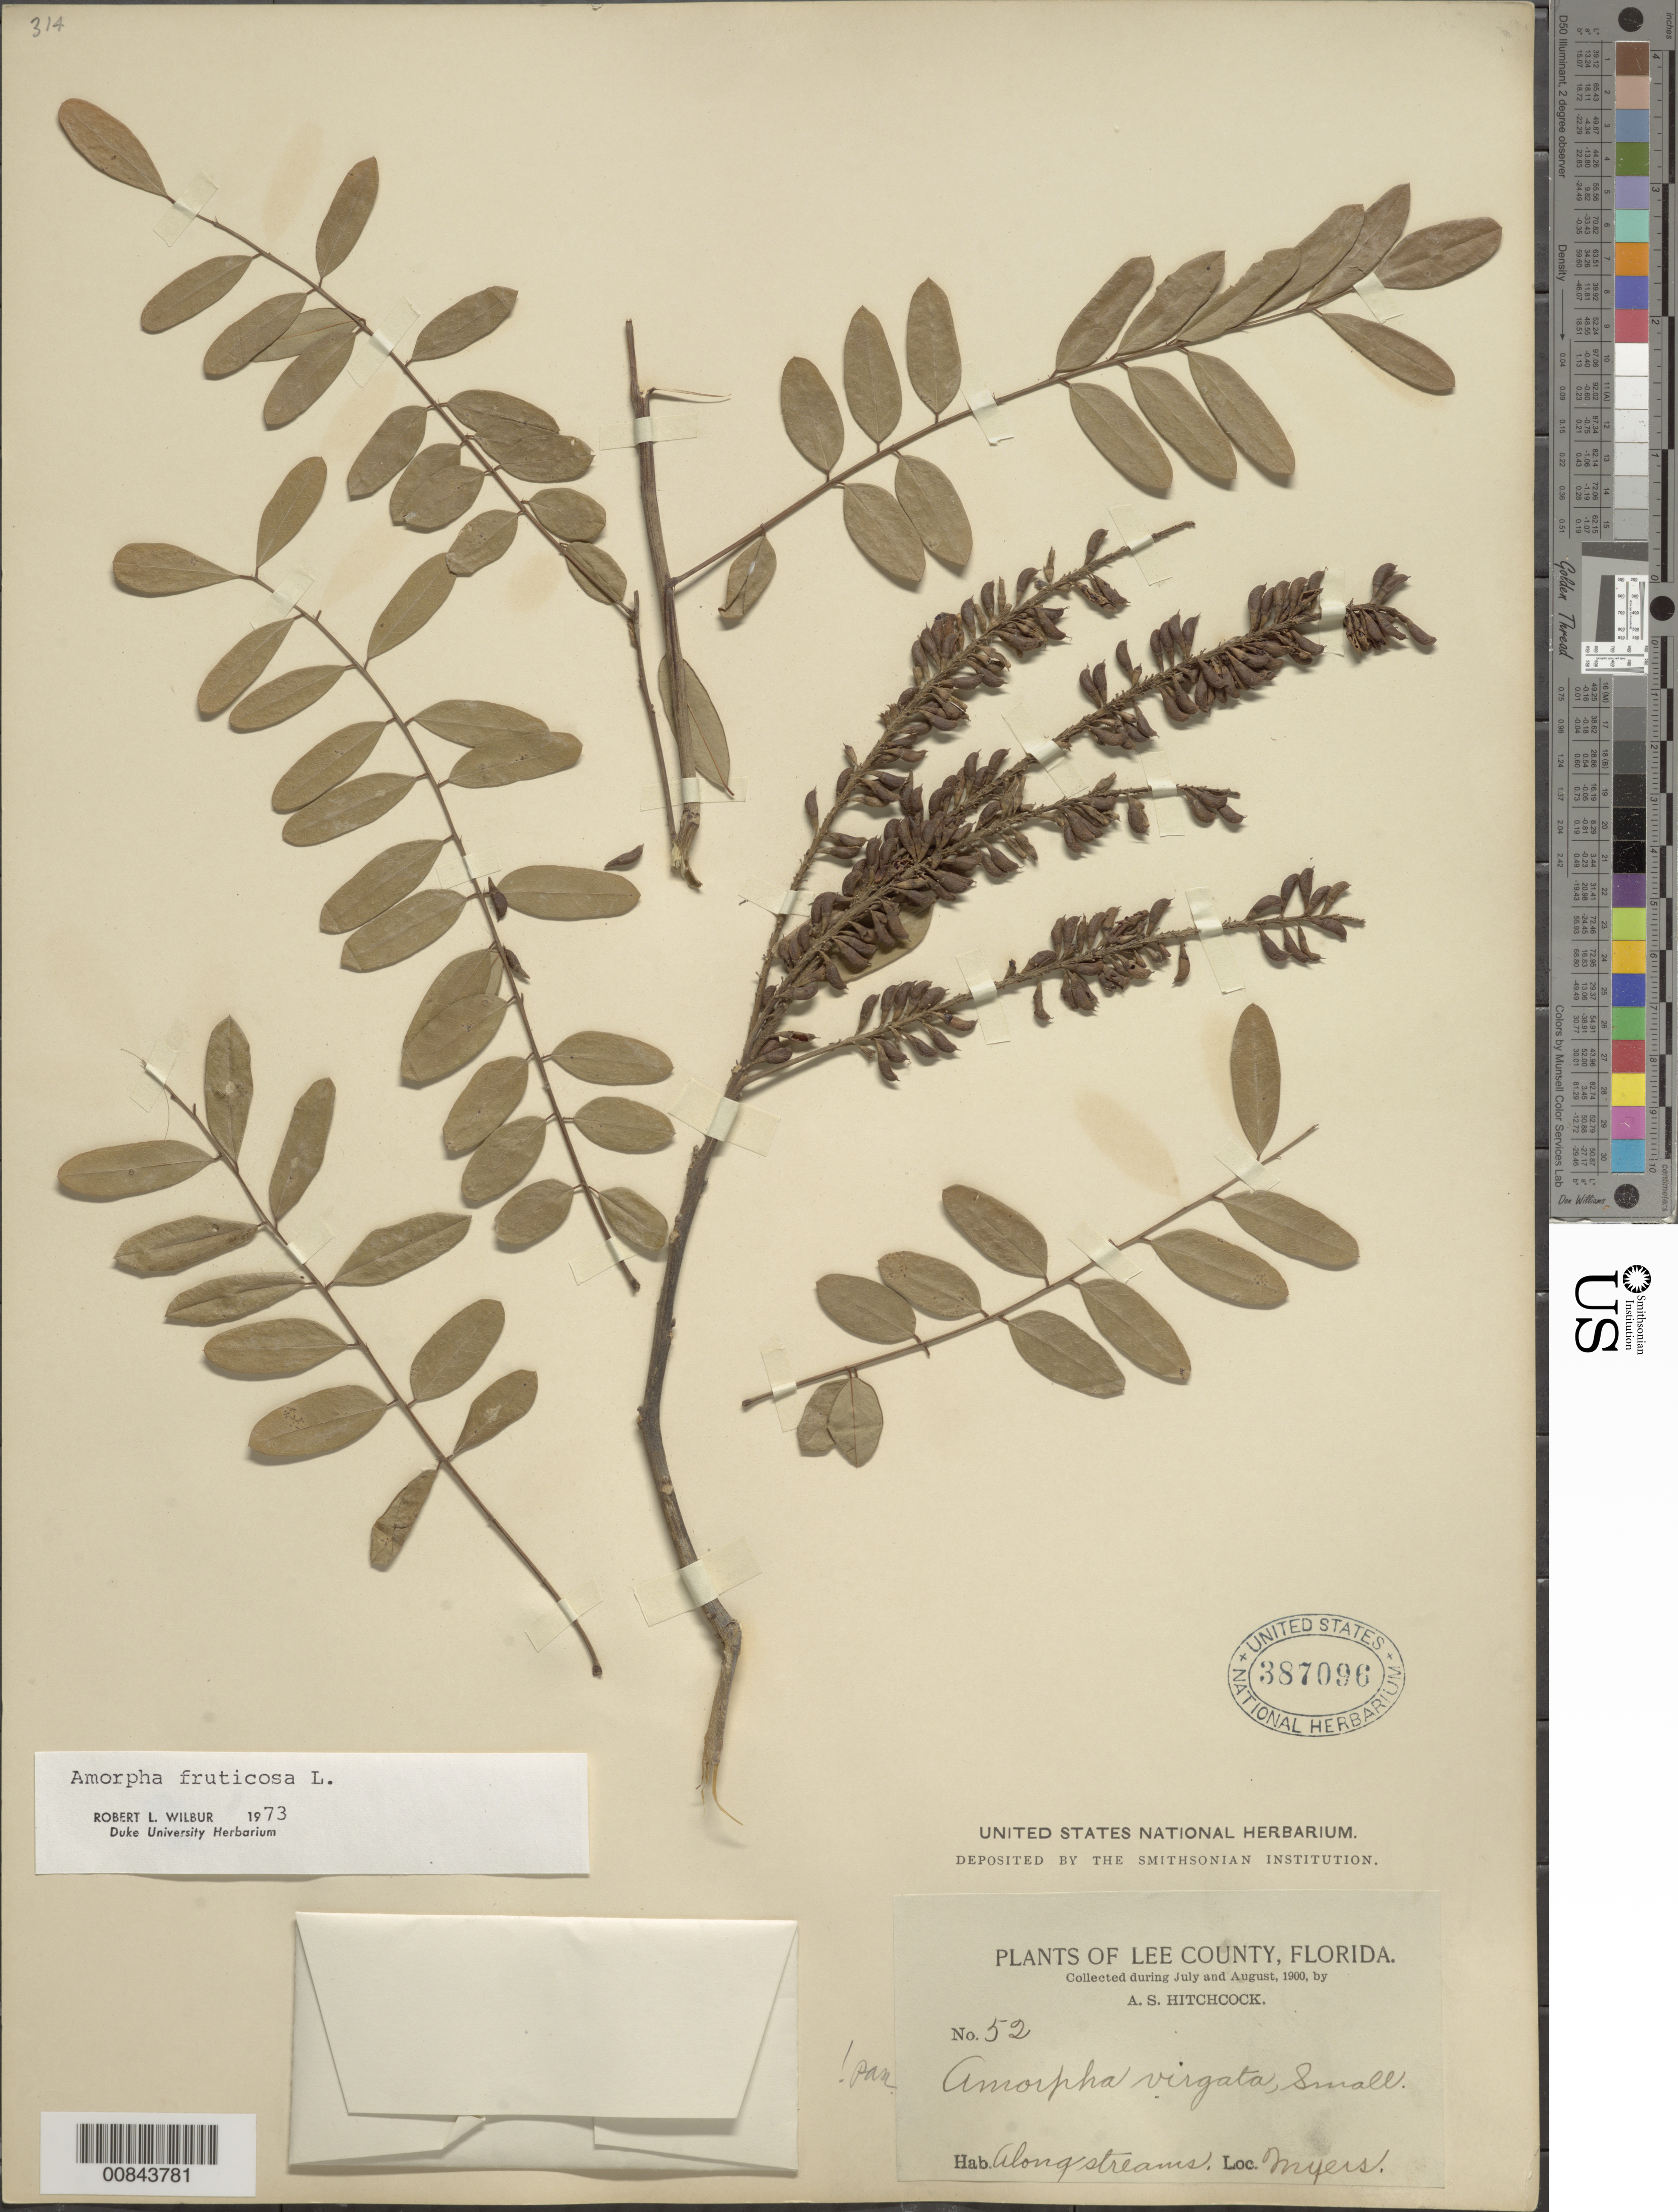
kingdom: Plantae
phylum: Tracheophyta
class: Magnoliopsida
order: Fabales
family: Fabaceae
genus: Amorpha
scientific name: Amorpha fruticosa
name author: L.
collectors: A. S. Hitchcock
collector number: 52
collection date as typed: Jul 1900 to -- Aug 1900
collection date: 1900-07/1900-08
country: United States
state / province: Florida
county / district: Lee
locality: Myers.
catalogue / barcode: US 387096